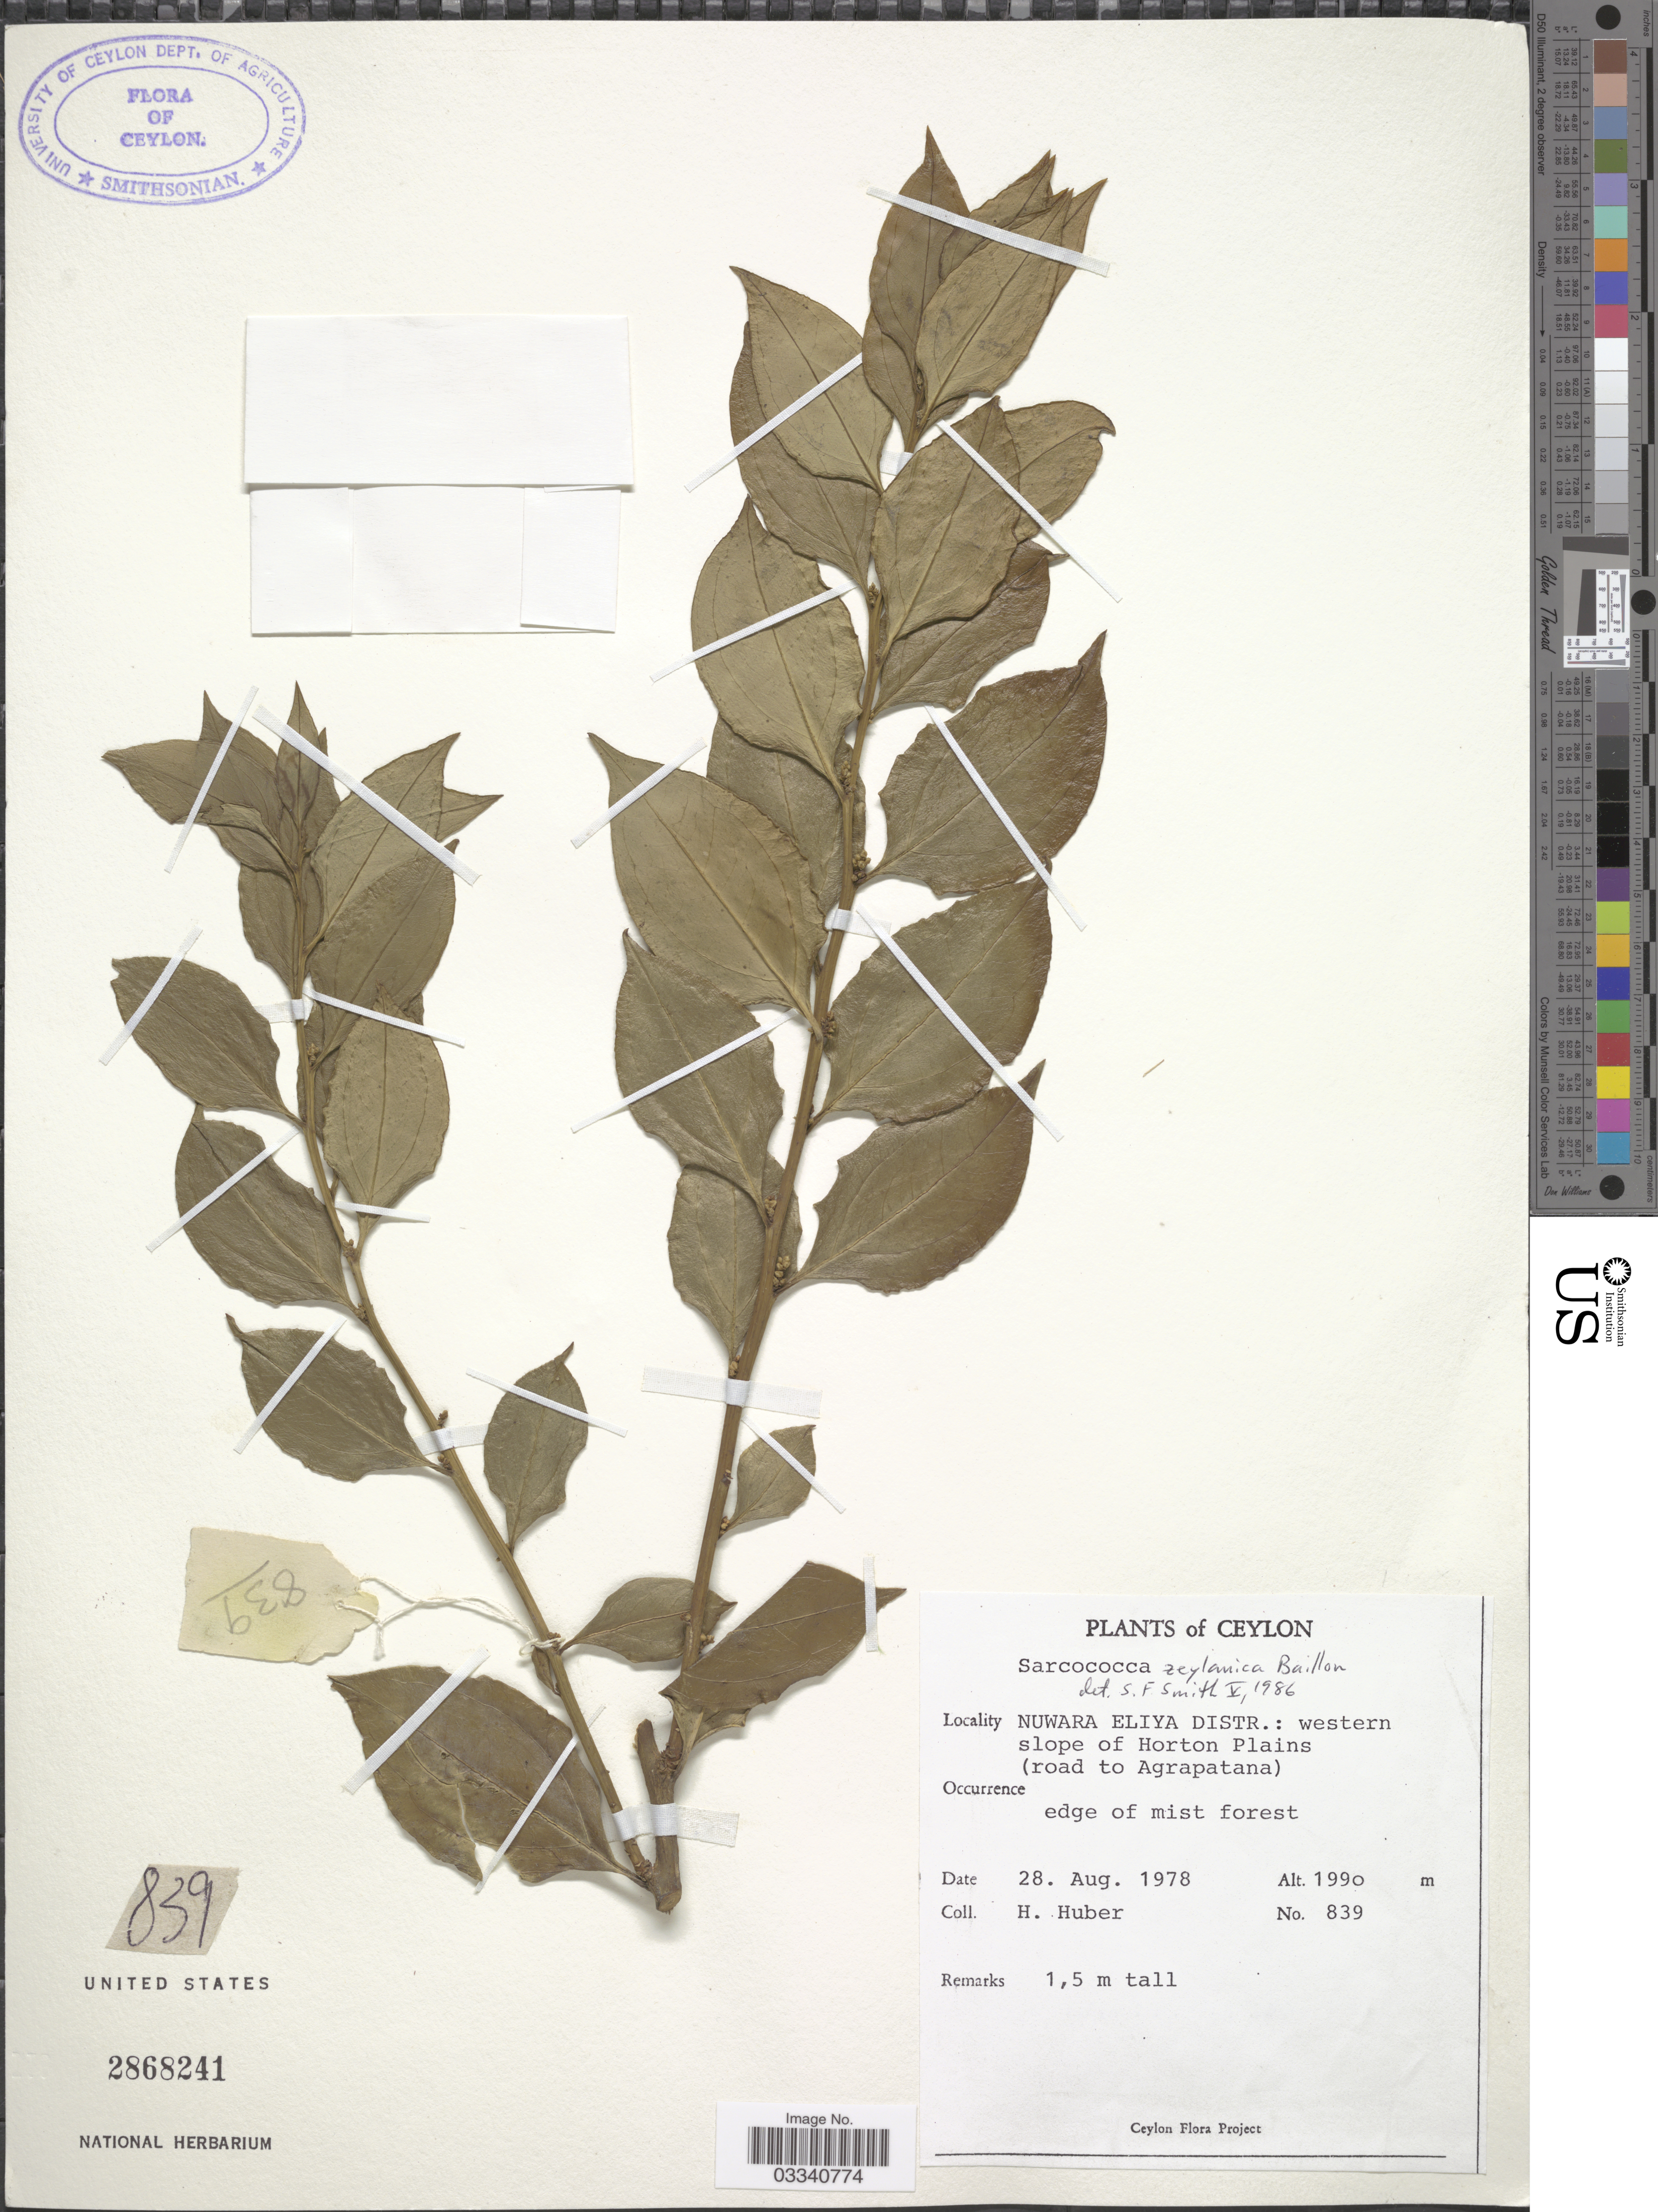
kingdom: Plantae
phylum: Tracheophyta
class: Magnoliopsida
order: Buxales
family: Buxaceae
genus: Sarcococca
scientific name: Sarcococca zeylanica var. zeylanica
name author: Baill.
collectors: H. Huber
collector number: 839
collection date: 1978-09-28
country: Sri Lanka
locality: Ceylon. Nuwara Eliya Distr.: western slope of Horton Plains (road to Agrapatana).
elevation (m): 1990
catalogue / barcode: US 2868241